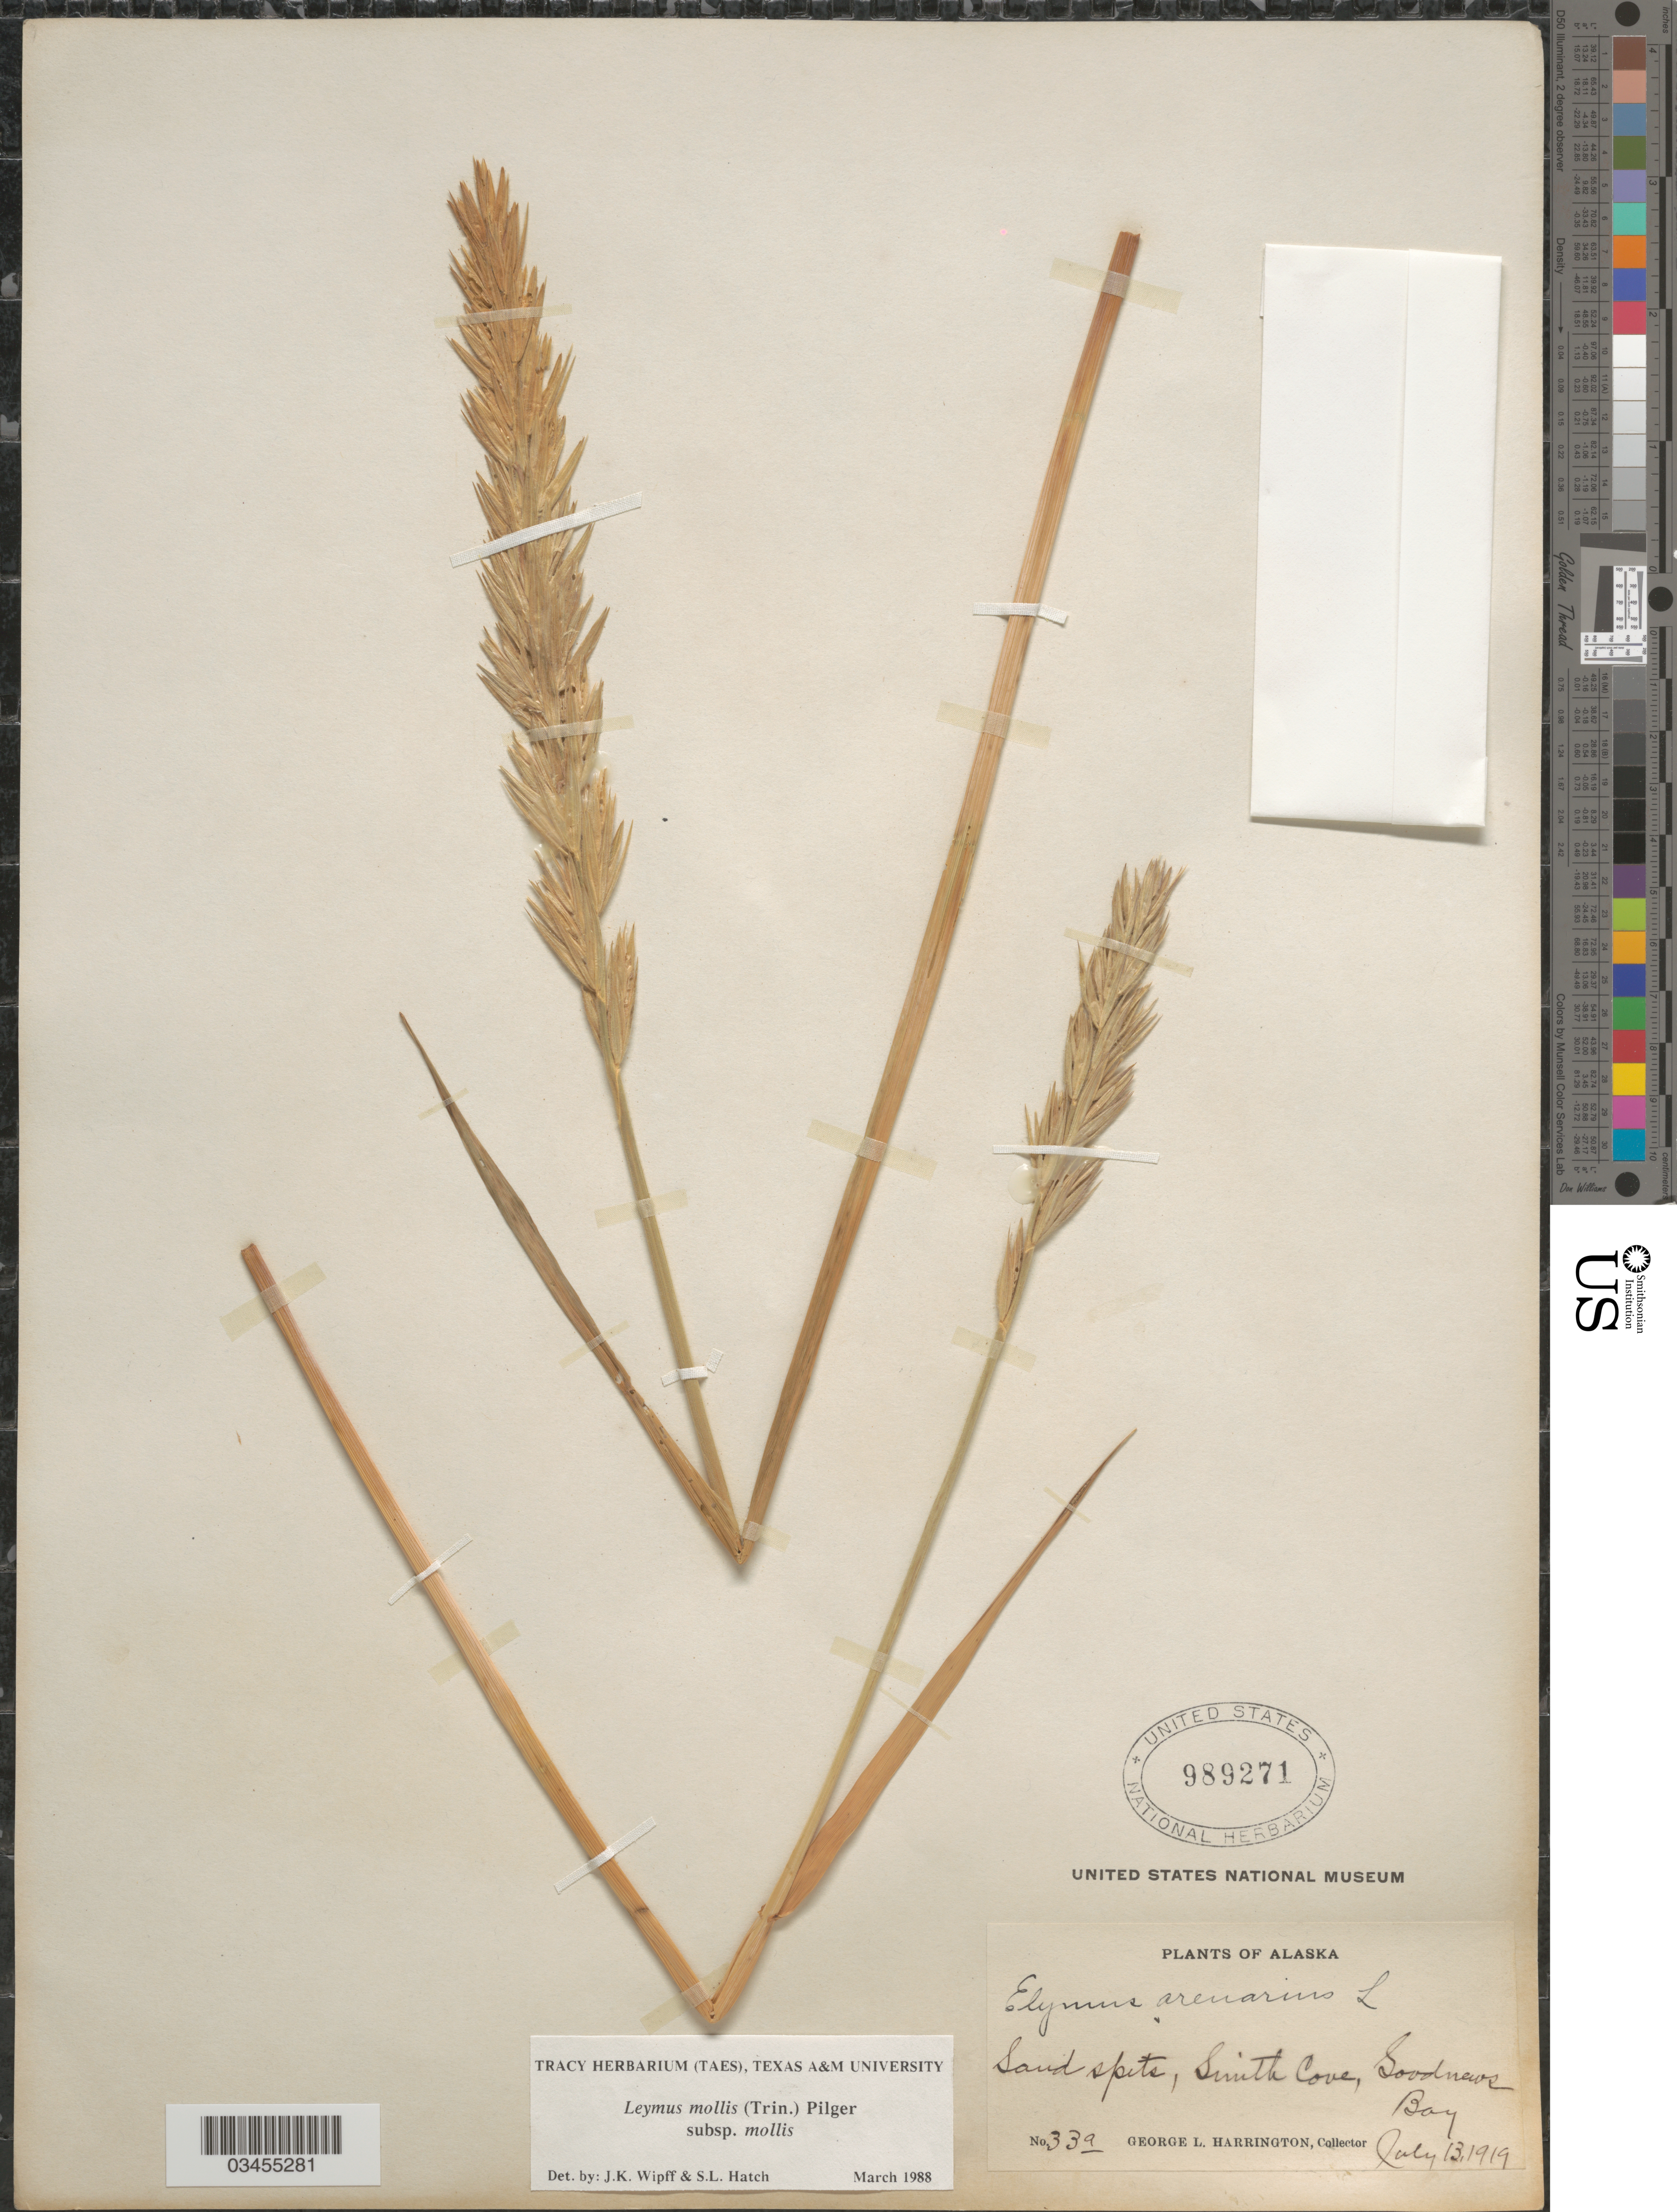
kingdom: Plantae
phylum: Tracheophyta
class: Liliopsida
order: Poales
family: Poaceae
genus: Leymus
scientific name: Leymus mollis subsp. mollis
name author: (Trin.) Pilg.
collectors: G. Harrington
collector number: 33a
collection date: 1919-07-13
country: United States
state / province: Alaska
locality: Sand spits, Smith Cove, Goodnews Bay.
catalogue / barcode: US 989271